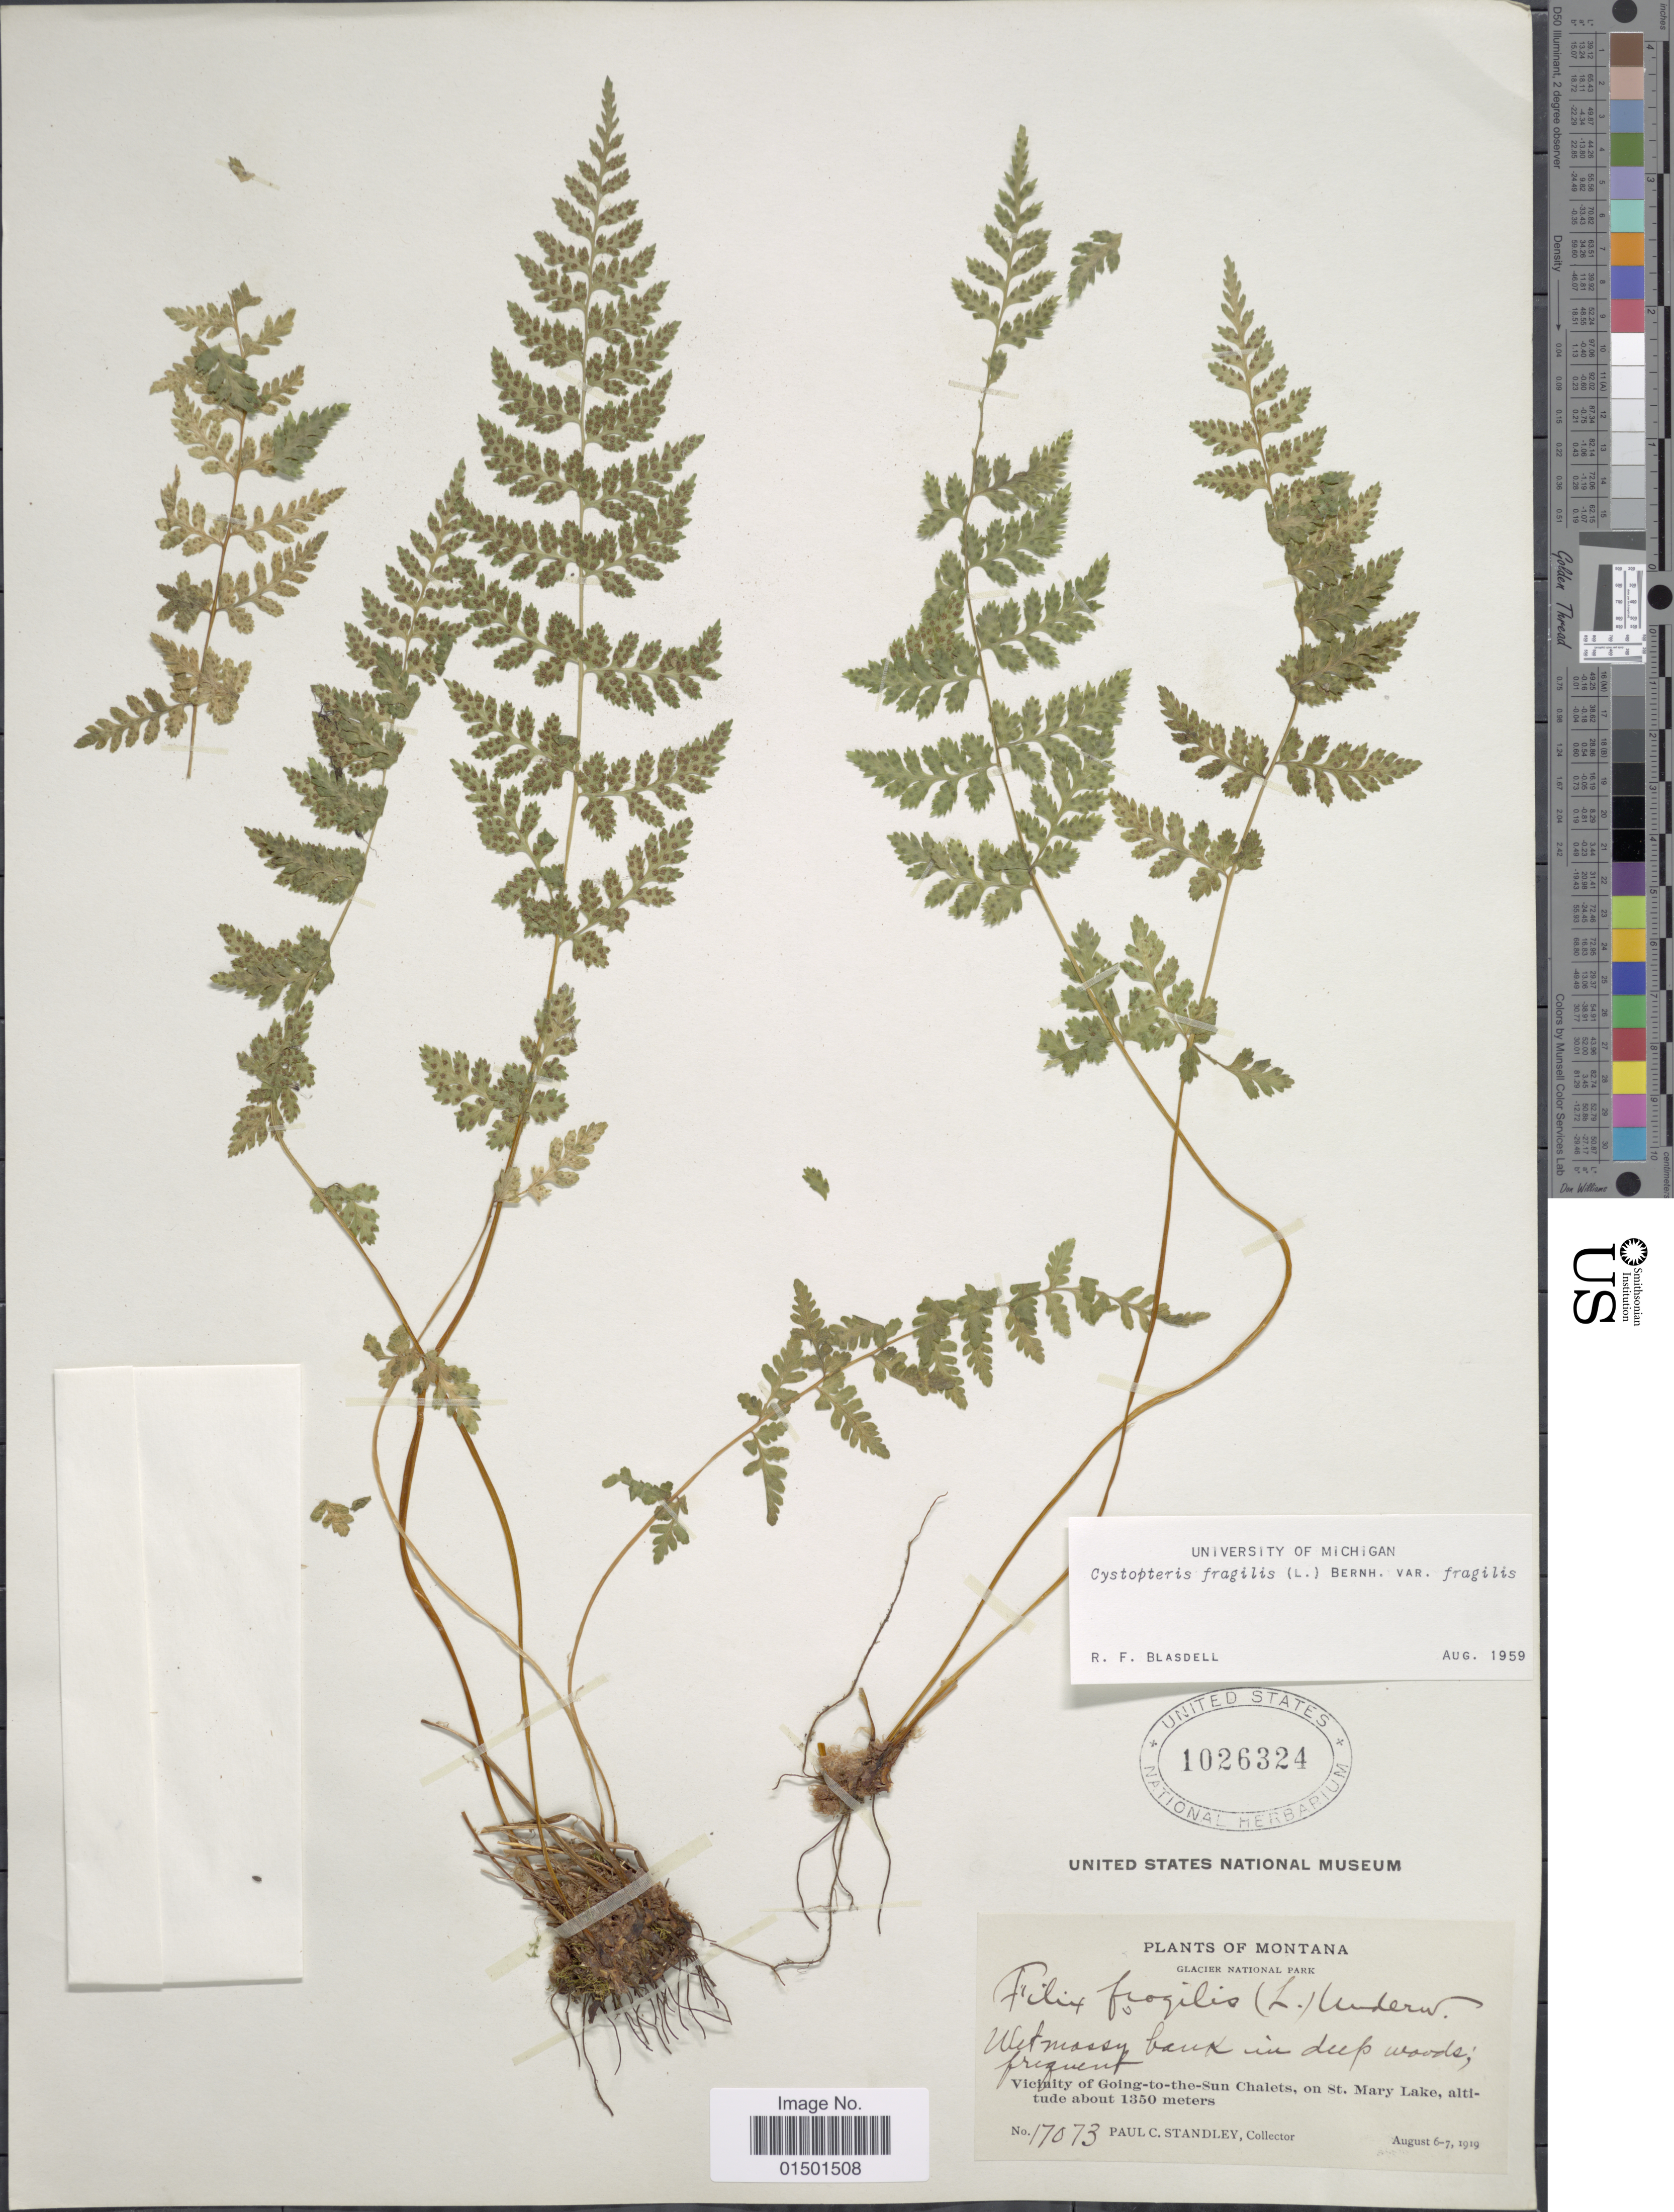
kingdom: Plantae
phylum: Tracheophyta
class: Polypodiopsida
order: Polypodiales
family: Cystopteridaceae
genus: Cystopteris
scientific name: Cystopteris fragilis var. fragilis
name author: (L.) Bernh.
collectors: P. C. Standley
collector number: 17073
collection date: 1919-08-06/1919-08-07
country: United States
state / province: Montana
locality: Glacier National Park. Vicinity of Going-to-the-Sun Chalets, on St. Mary Lake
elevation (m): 1350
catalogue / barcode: US 1026324